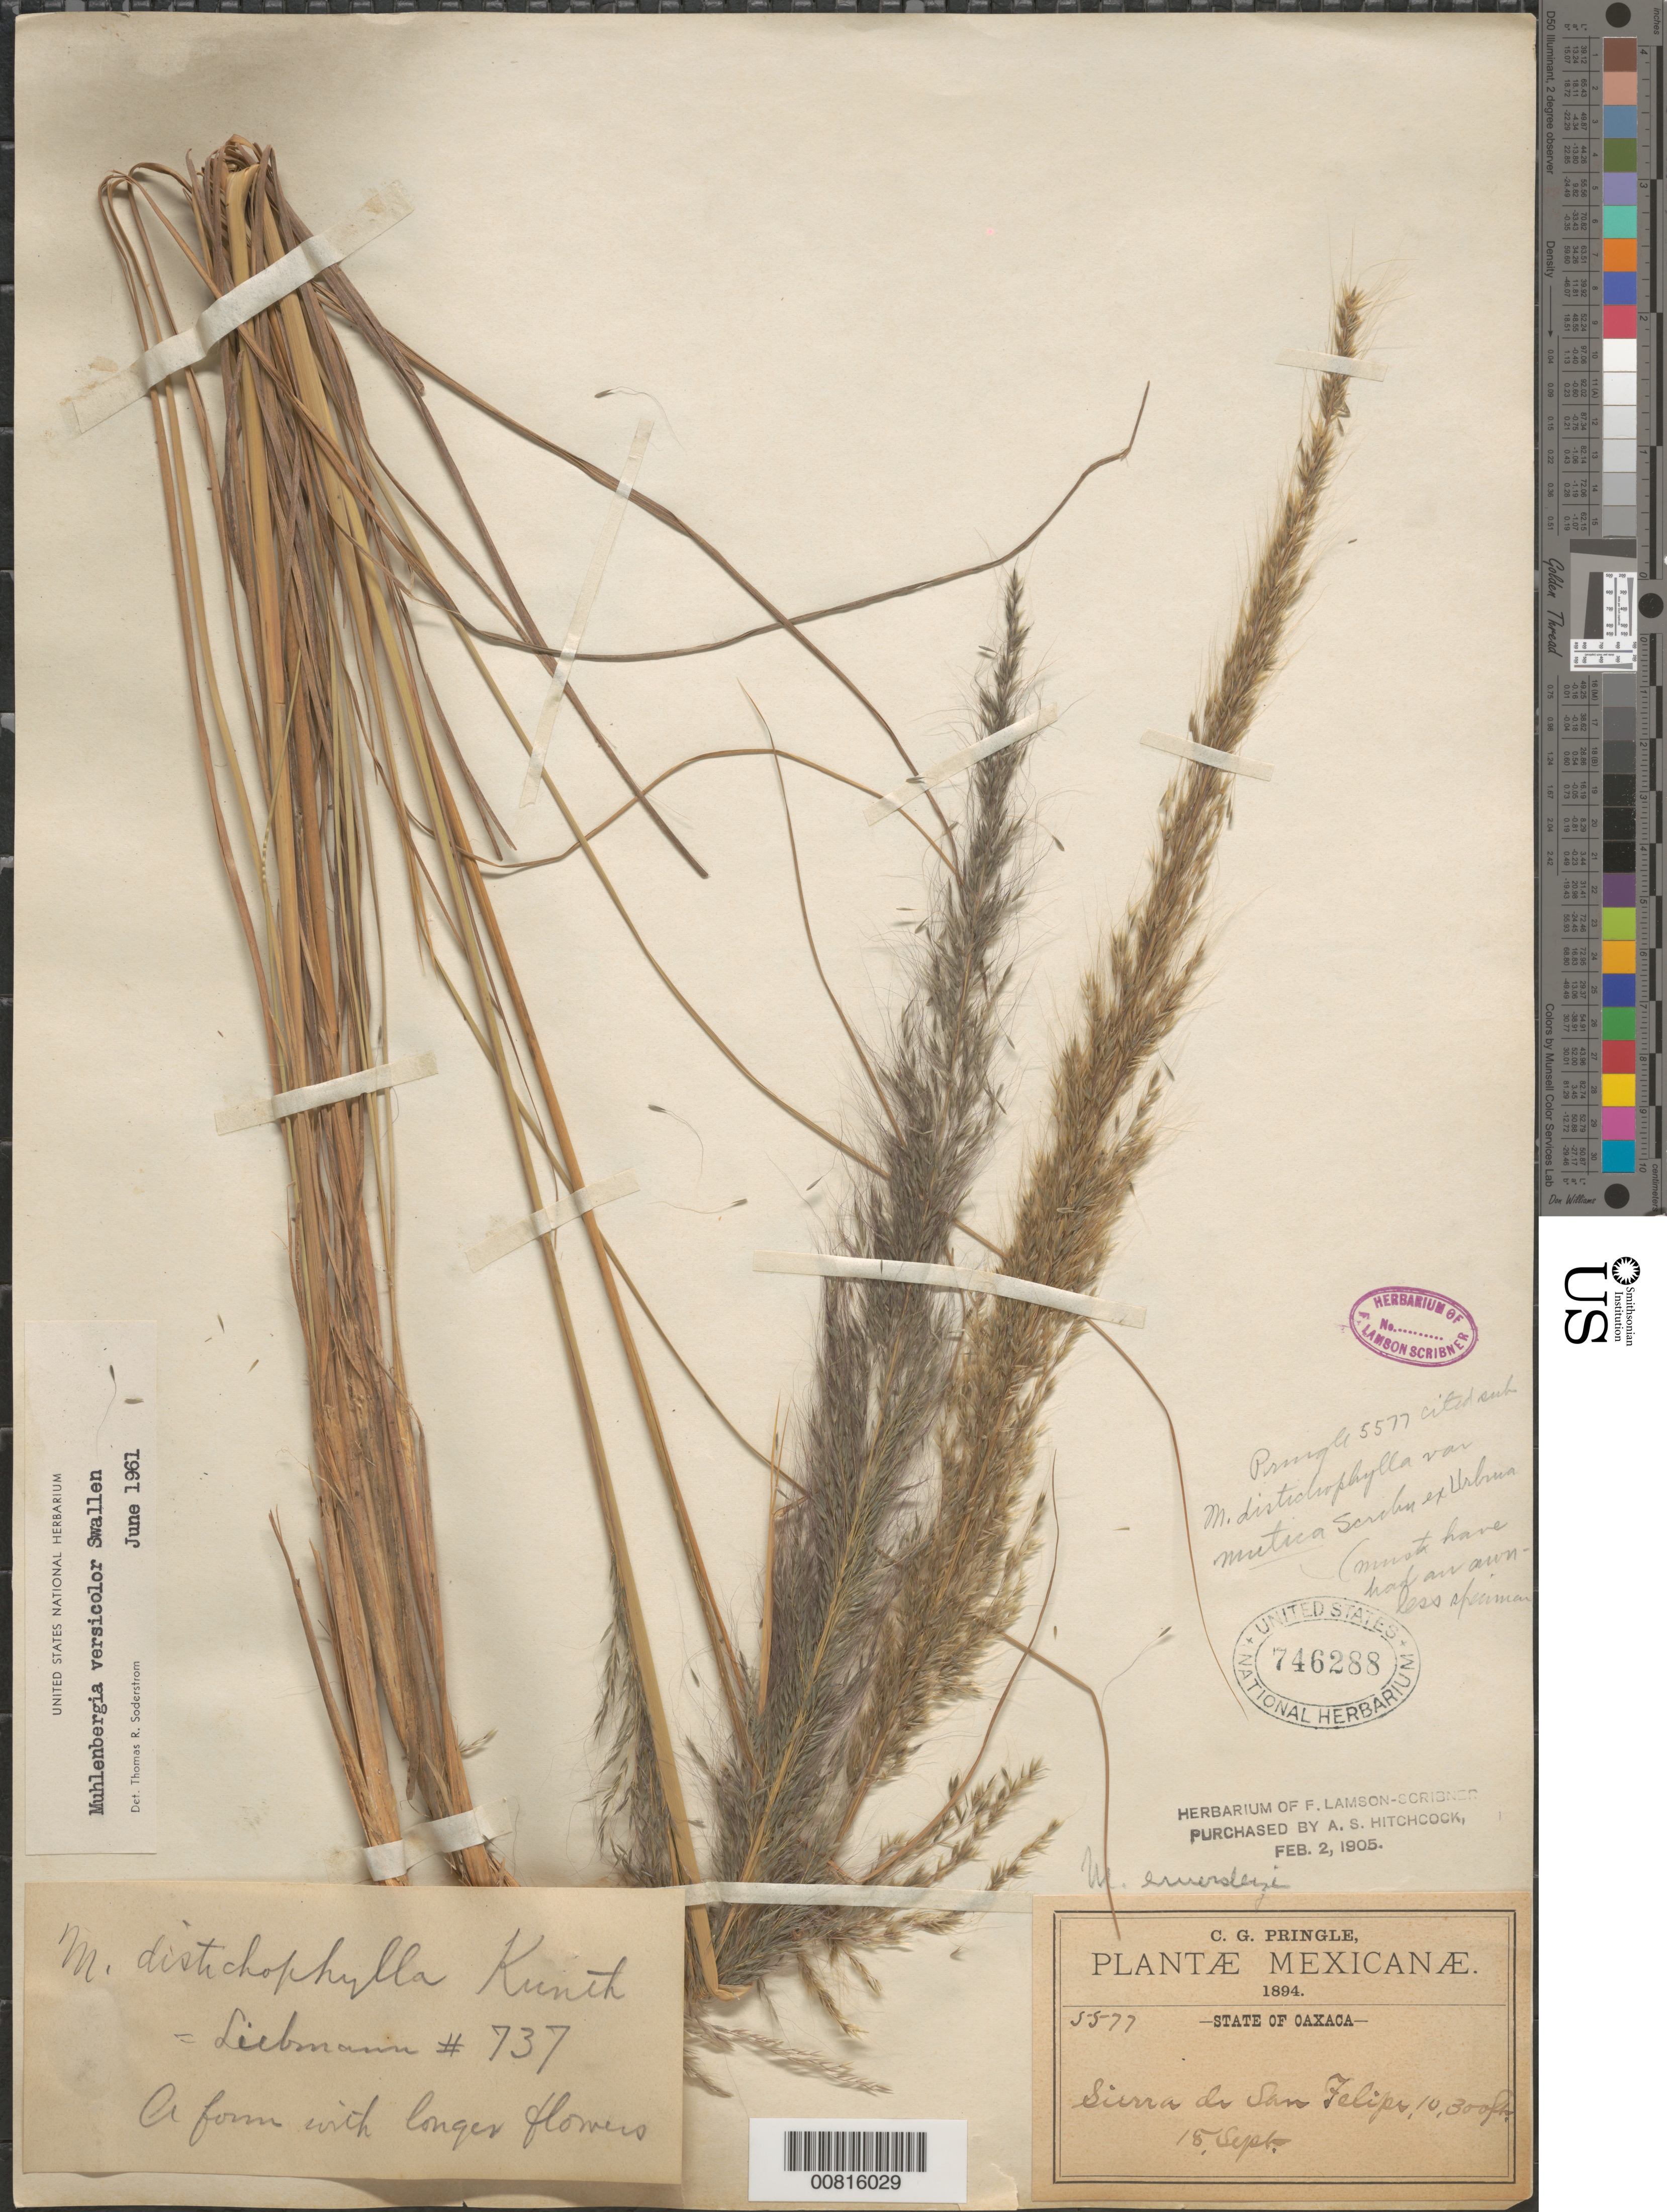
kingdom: Plantae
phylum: Tracheophyta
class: Liliopsida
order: Poales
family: Poaceae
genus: Muhlenbergia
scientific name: Muhlenbergia versicolor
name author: Swallen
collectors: C. G. Pringle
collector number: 5577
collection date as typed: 15 Sep 1894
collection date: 1894-09-15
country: Mexico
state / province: Oaxaca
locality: Sierra de San Felipe, Oax.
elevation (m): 3139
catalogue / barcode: US 746288